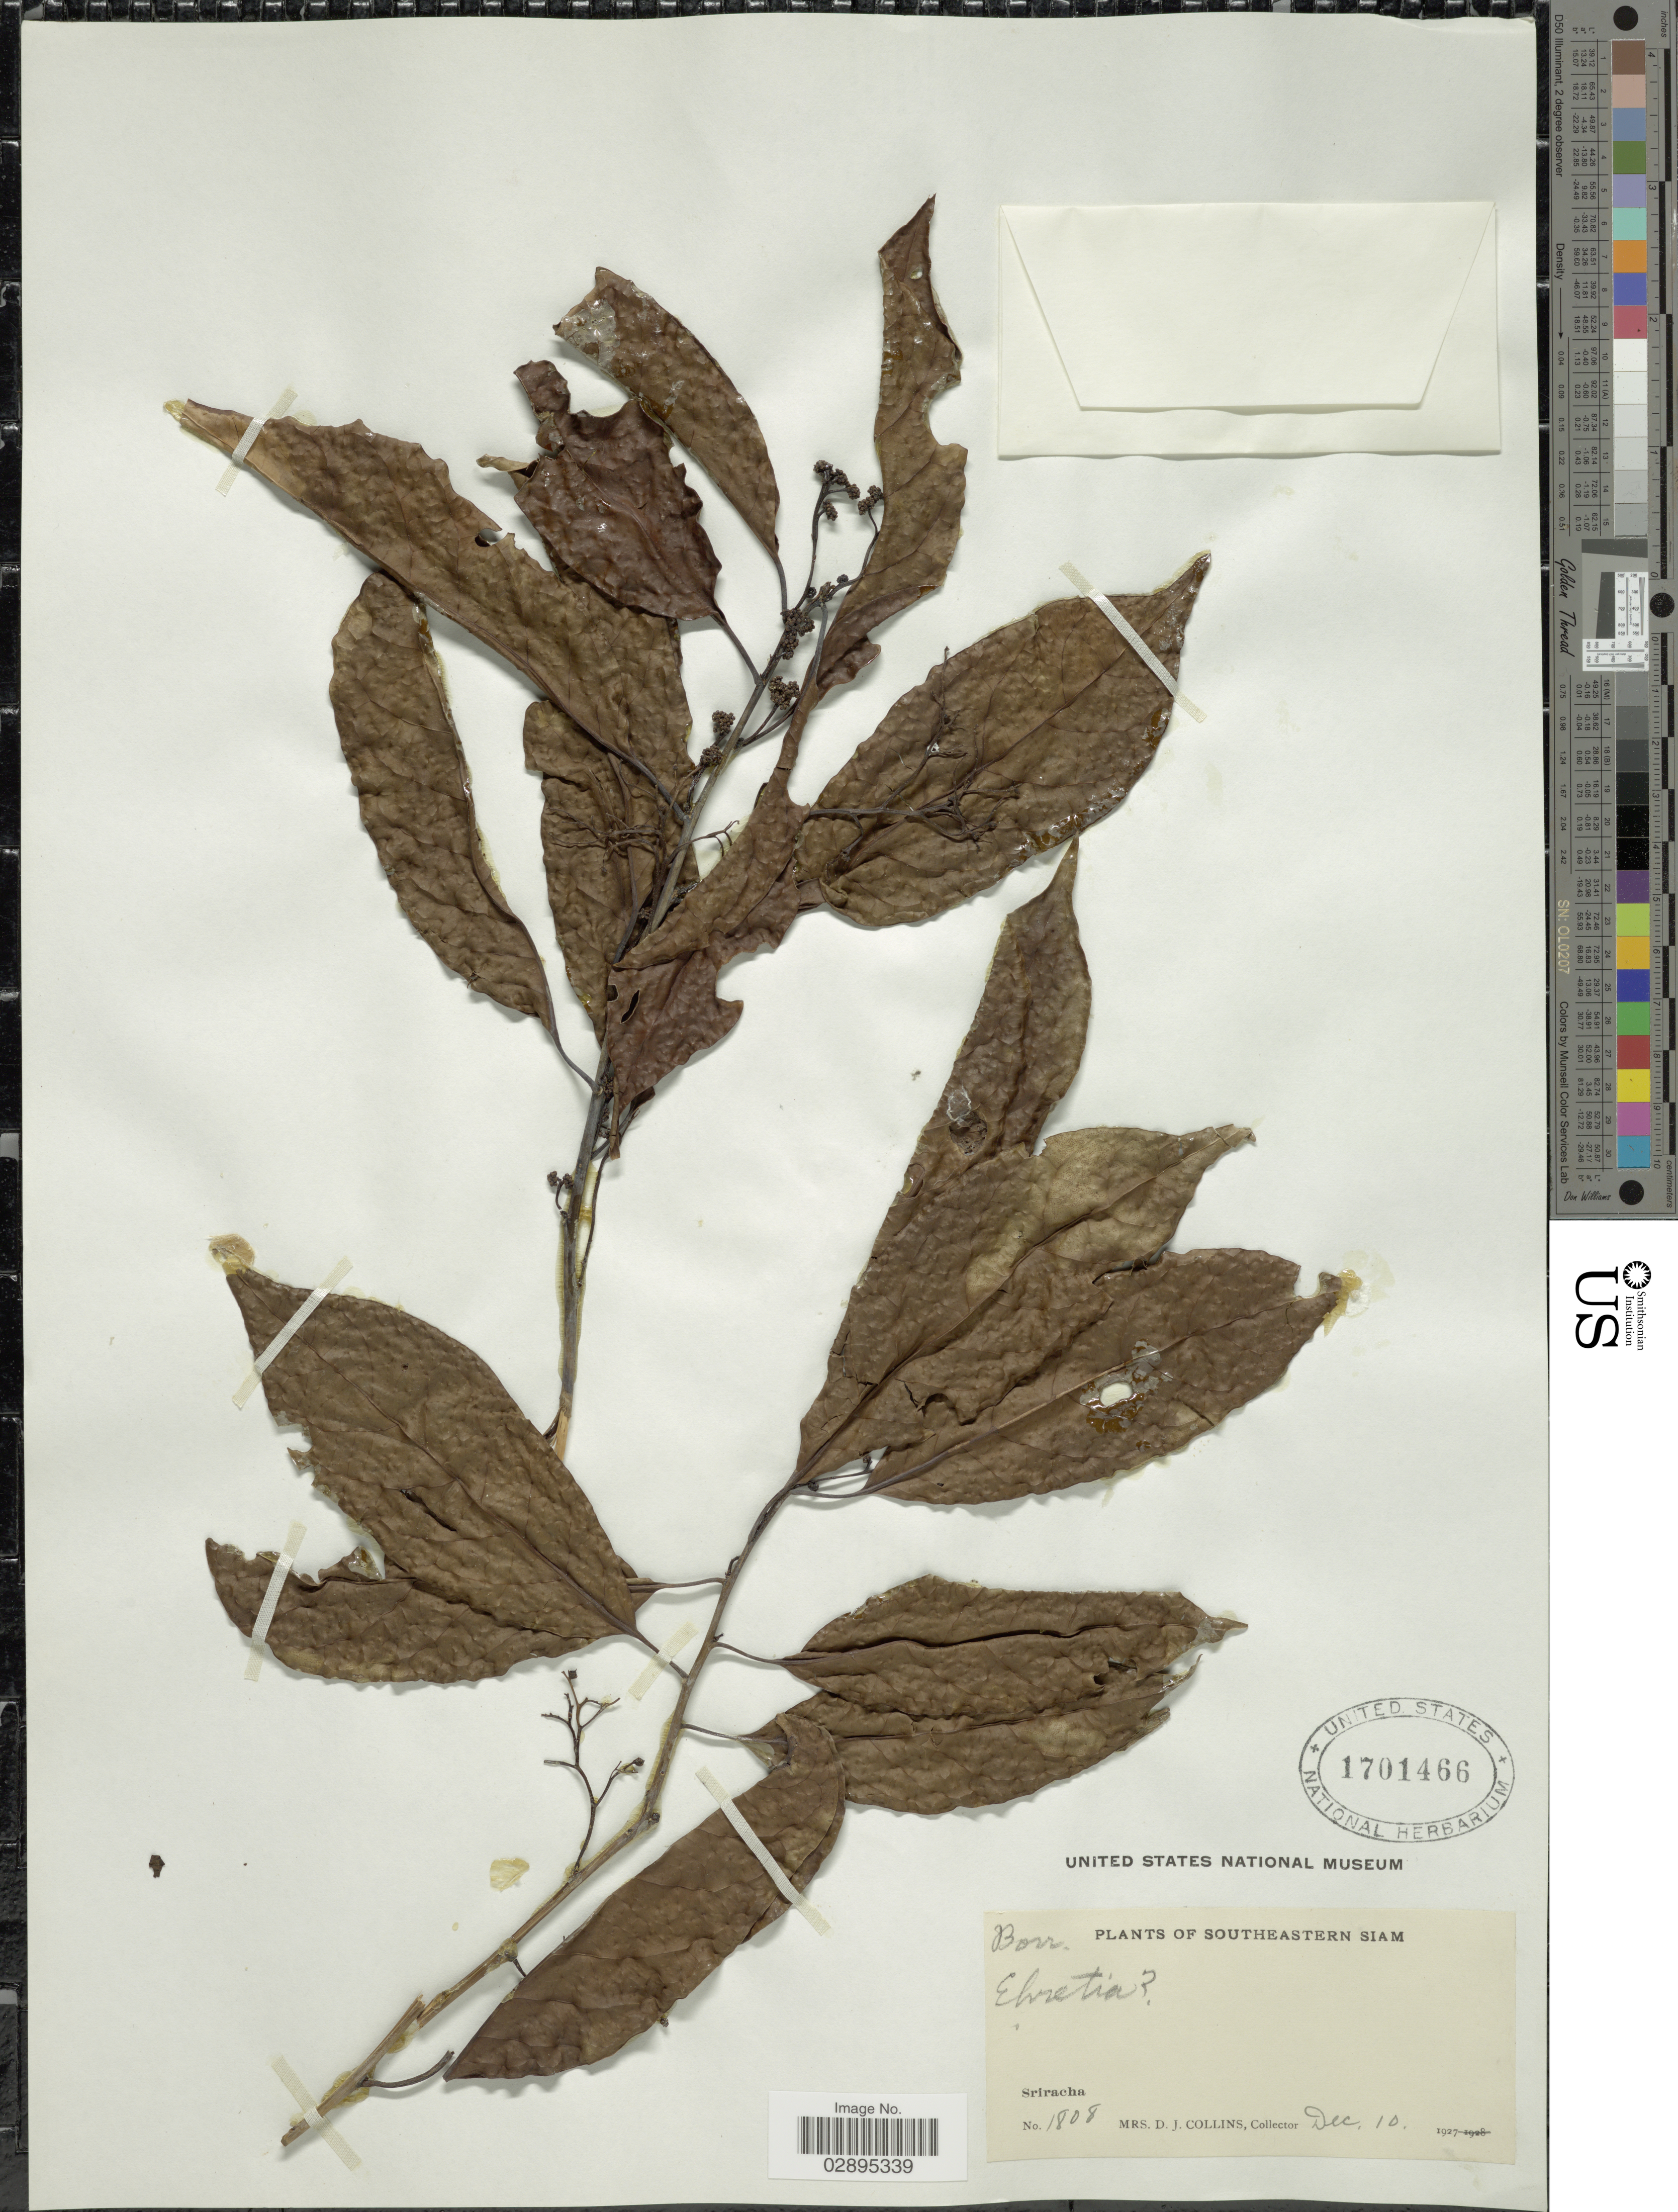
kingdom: Plantae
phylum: Tracheophyta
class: Magnoliopsida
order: Boraginales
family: Ehretiaceae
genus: Ehretia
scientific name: Ehretia sp.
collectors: Mrs. D. J. Collins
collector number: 1808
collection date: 1927-12-10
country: Thailand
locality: Southeastern Siam. Sriracha.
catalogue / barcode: US 1701466